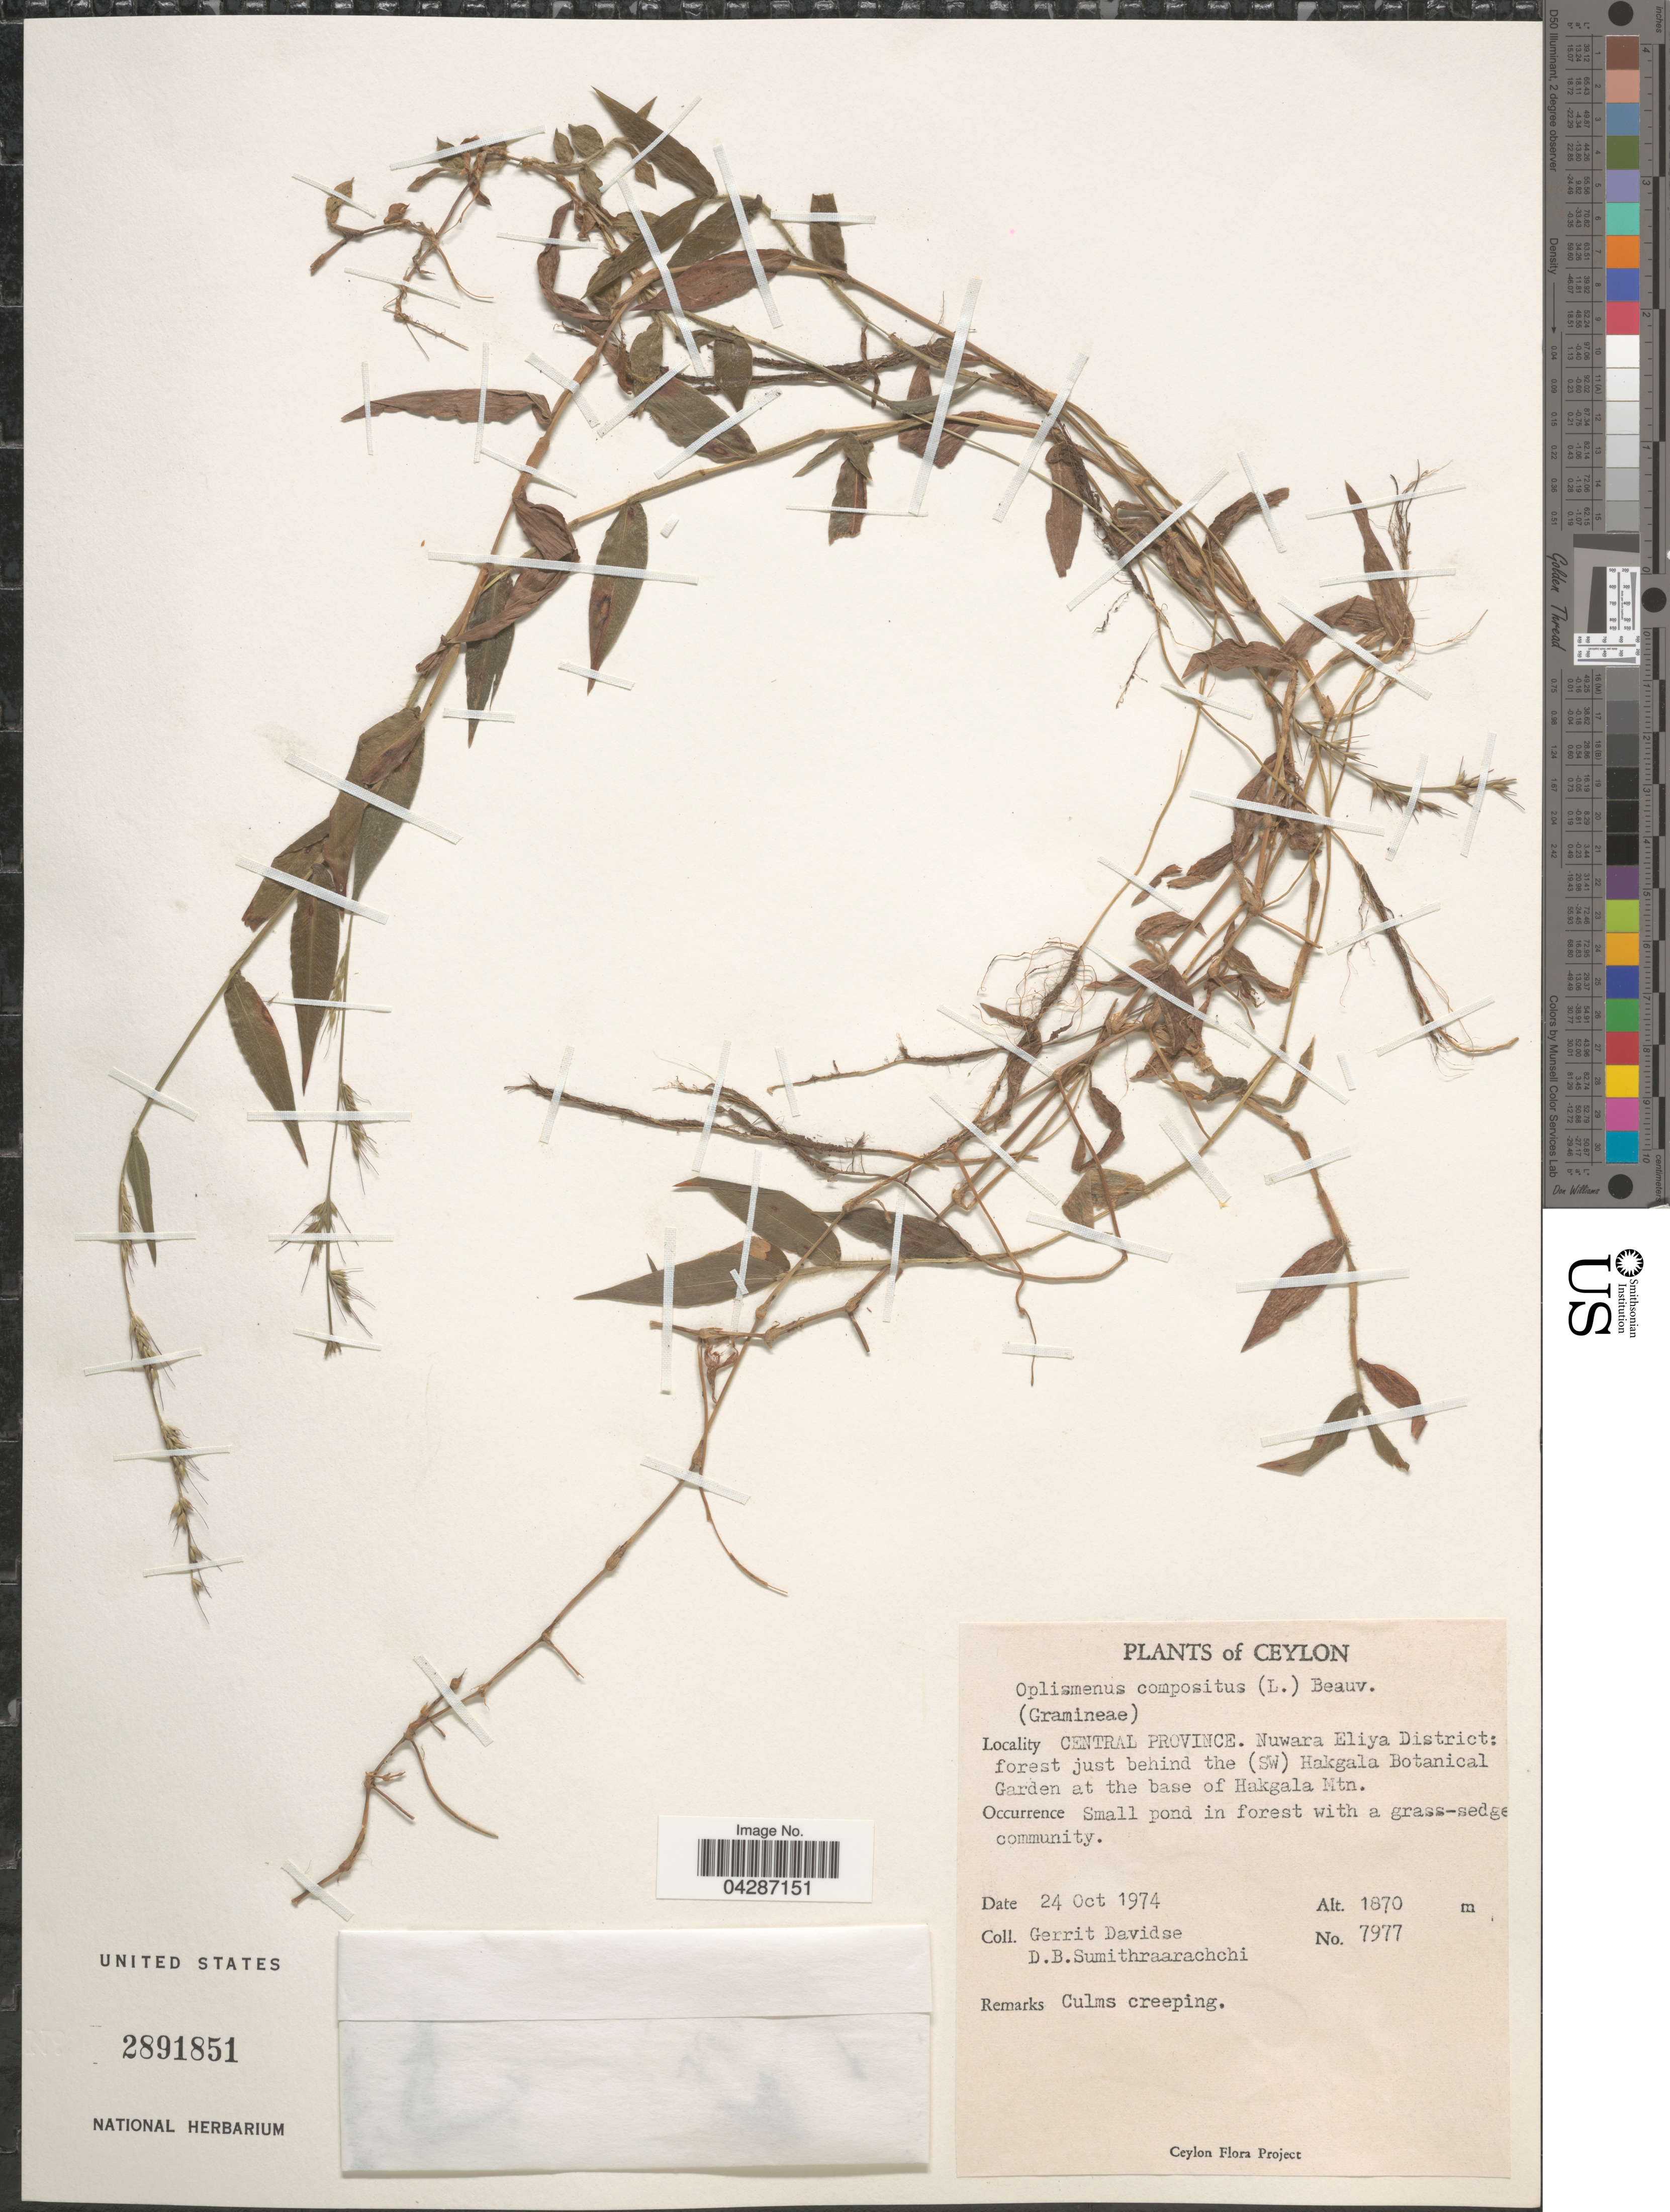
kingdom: Plantae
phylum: Tracheophyta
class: Liliopsida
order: Poales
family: Poaceae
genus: Oplismenus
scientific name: Oplismenus compositus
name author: (L.) P. Beauv.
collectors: G. Davidse & D. B. Sumithraarachchi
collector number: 7977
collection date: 1974-10-24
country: Sri Lanka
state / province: Central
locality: Ceylon. Nuwara Eliya District: forest just behind the (SW) Hakgala Botanical Garden at the base of Hakgala Mtn.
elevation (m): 1870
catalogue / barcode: US 2891851